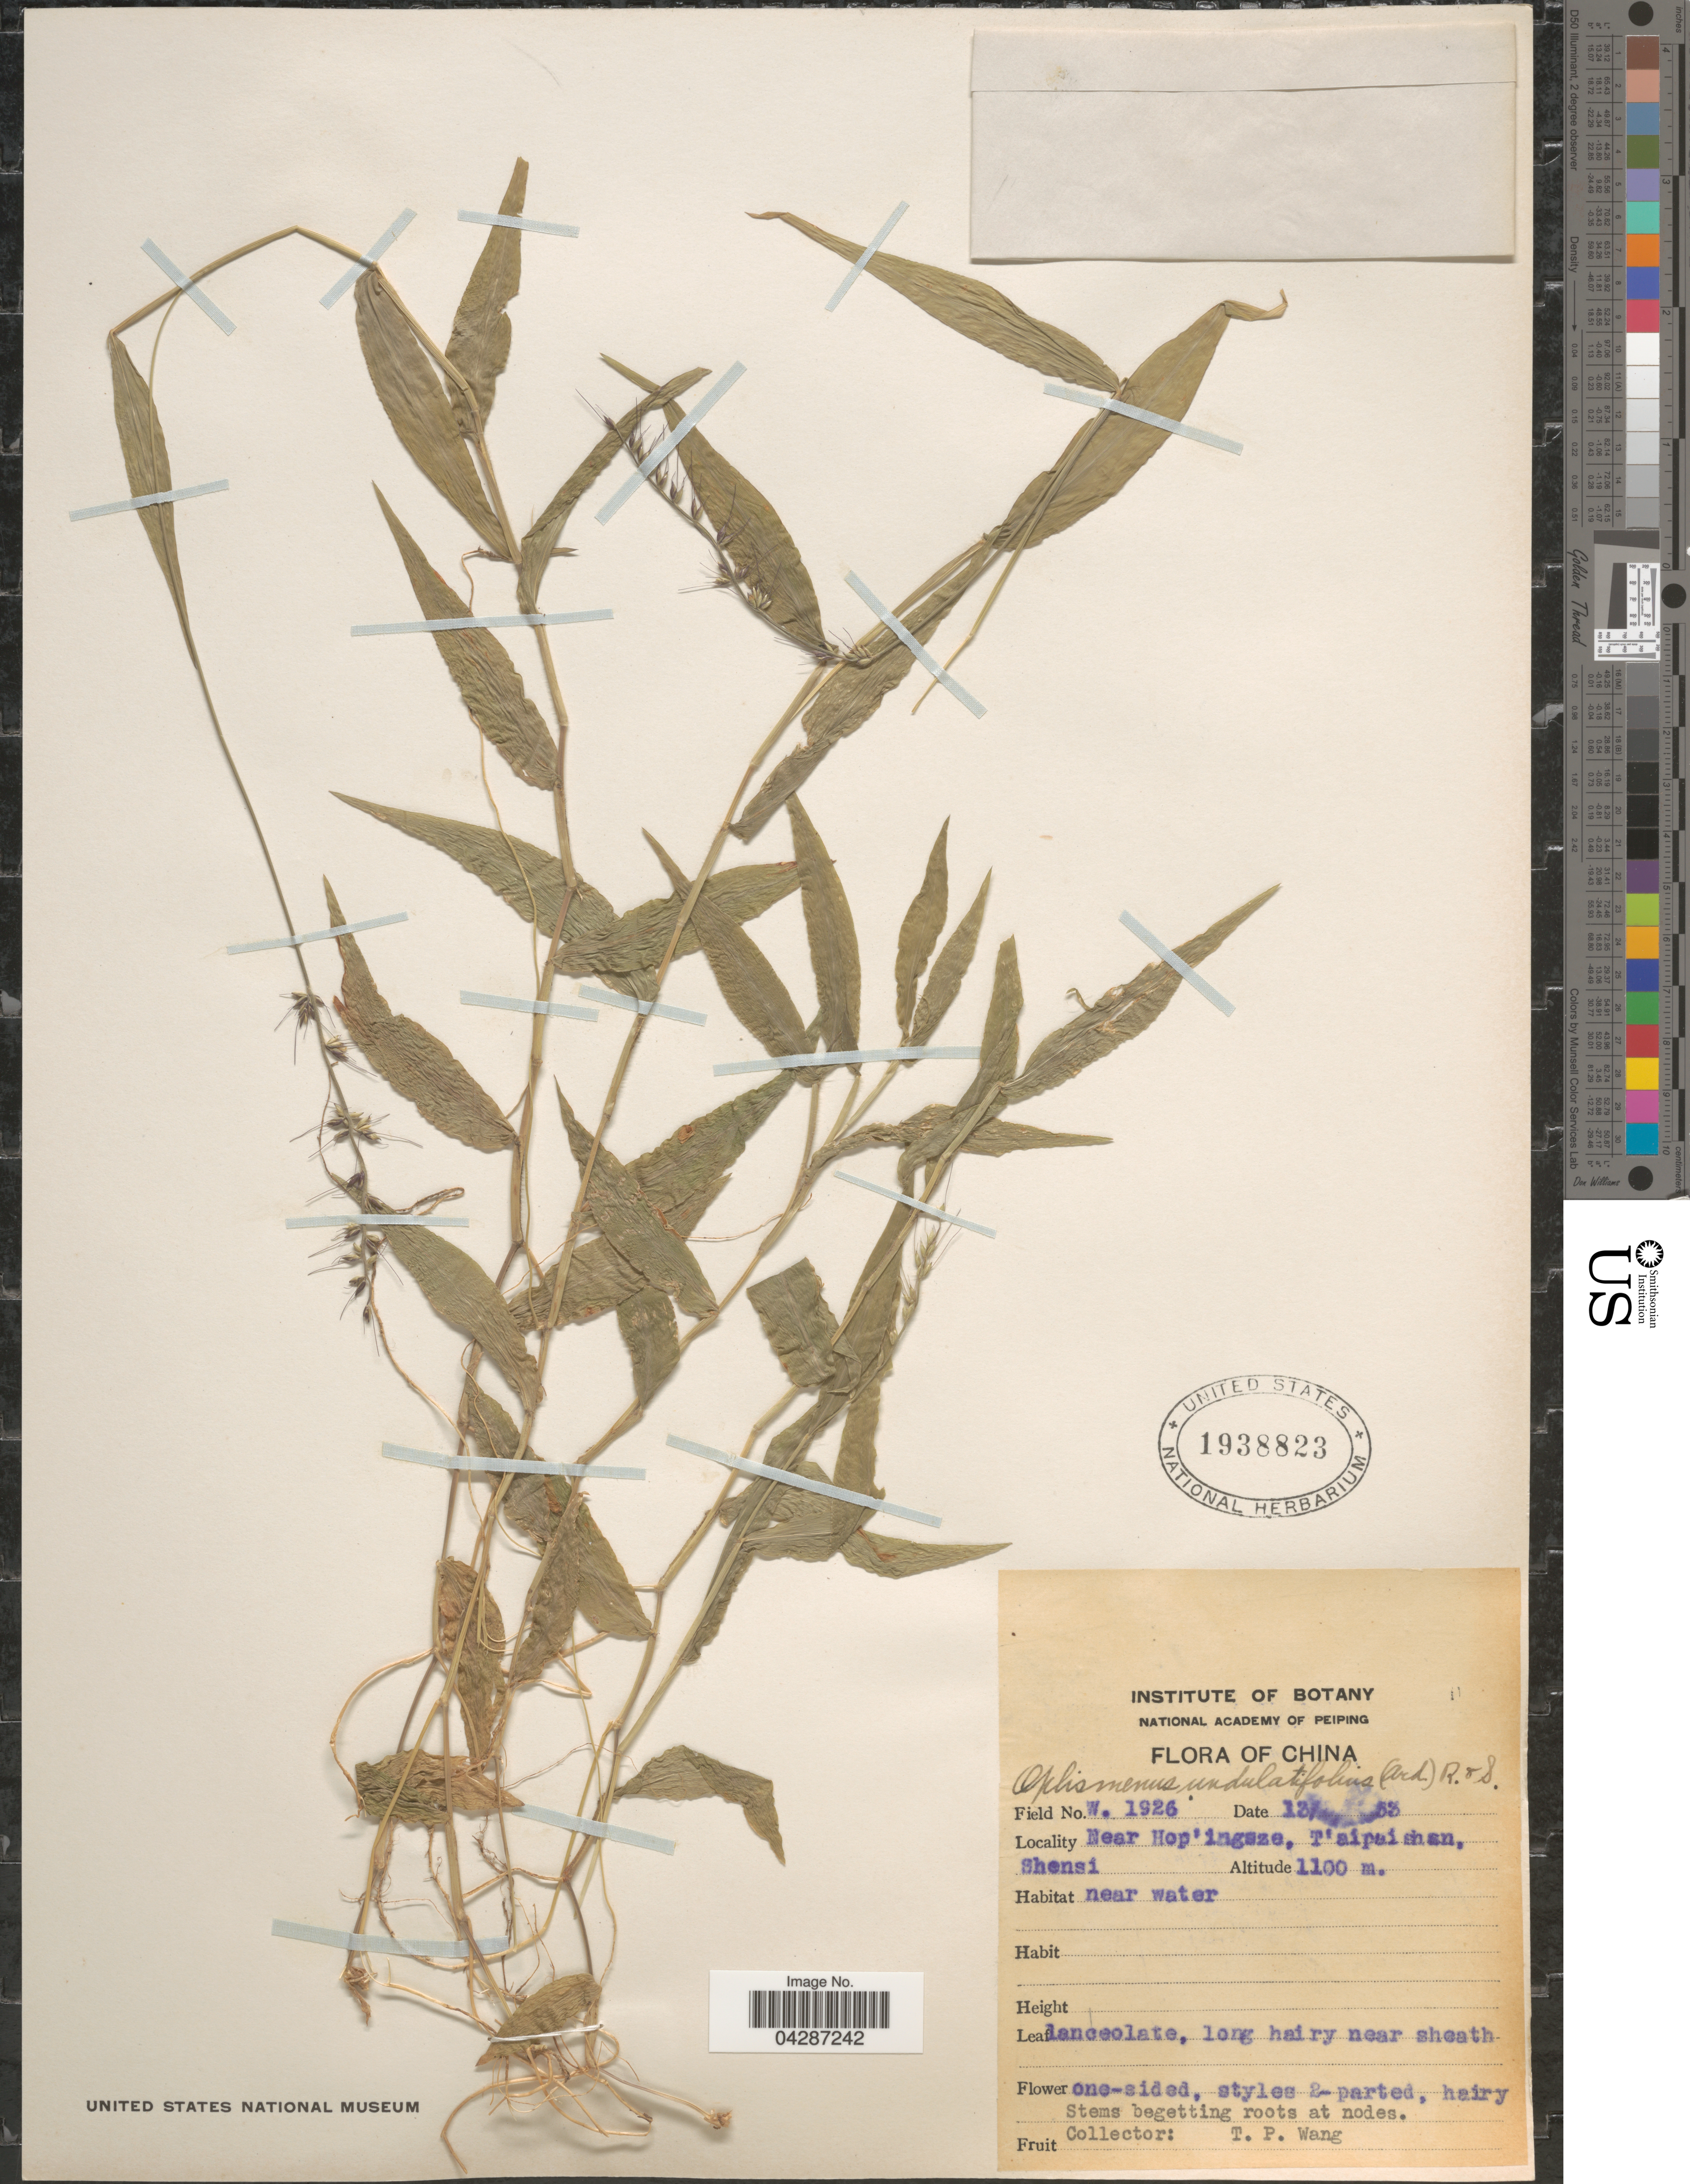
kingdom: Plantae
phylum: Tracheophyta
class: Liliopsida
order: Poales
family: Poaceae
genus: Oplismenus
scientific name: Oplismenus undulatifolius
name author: (Ard.) P. Beauv.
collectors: T. Wang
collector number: W1926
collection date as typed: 13/!/53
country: China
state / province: Shaanxi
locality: Near Hop'ingeze, T'aipei shan, Shensi.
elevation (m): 1100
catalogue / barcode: US 1938823